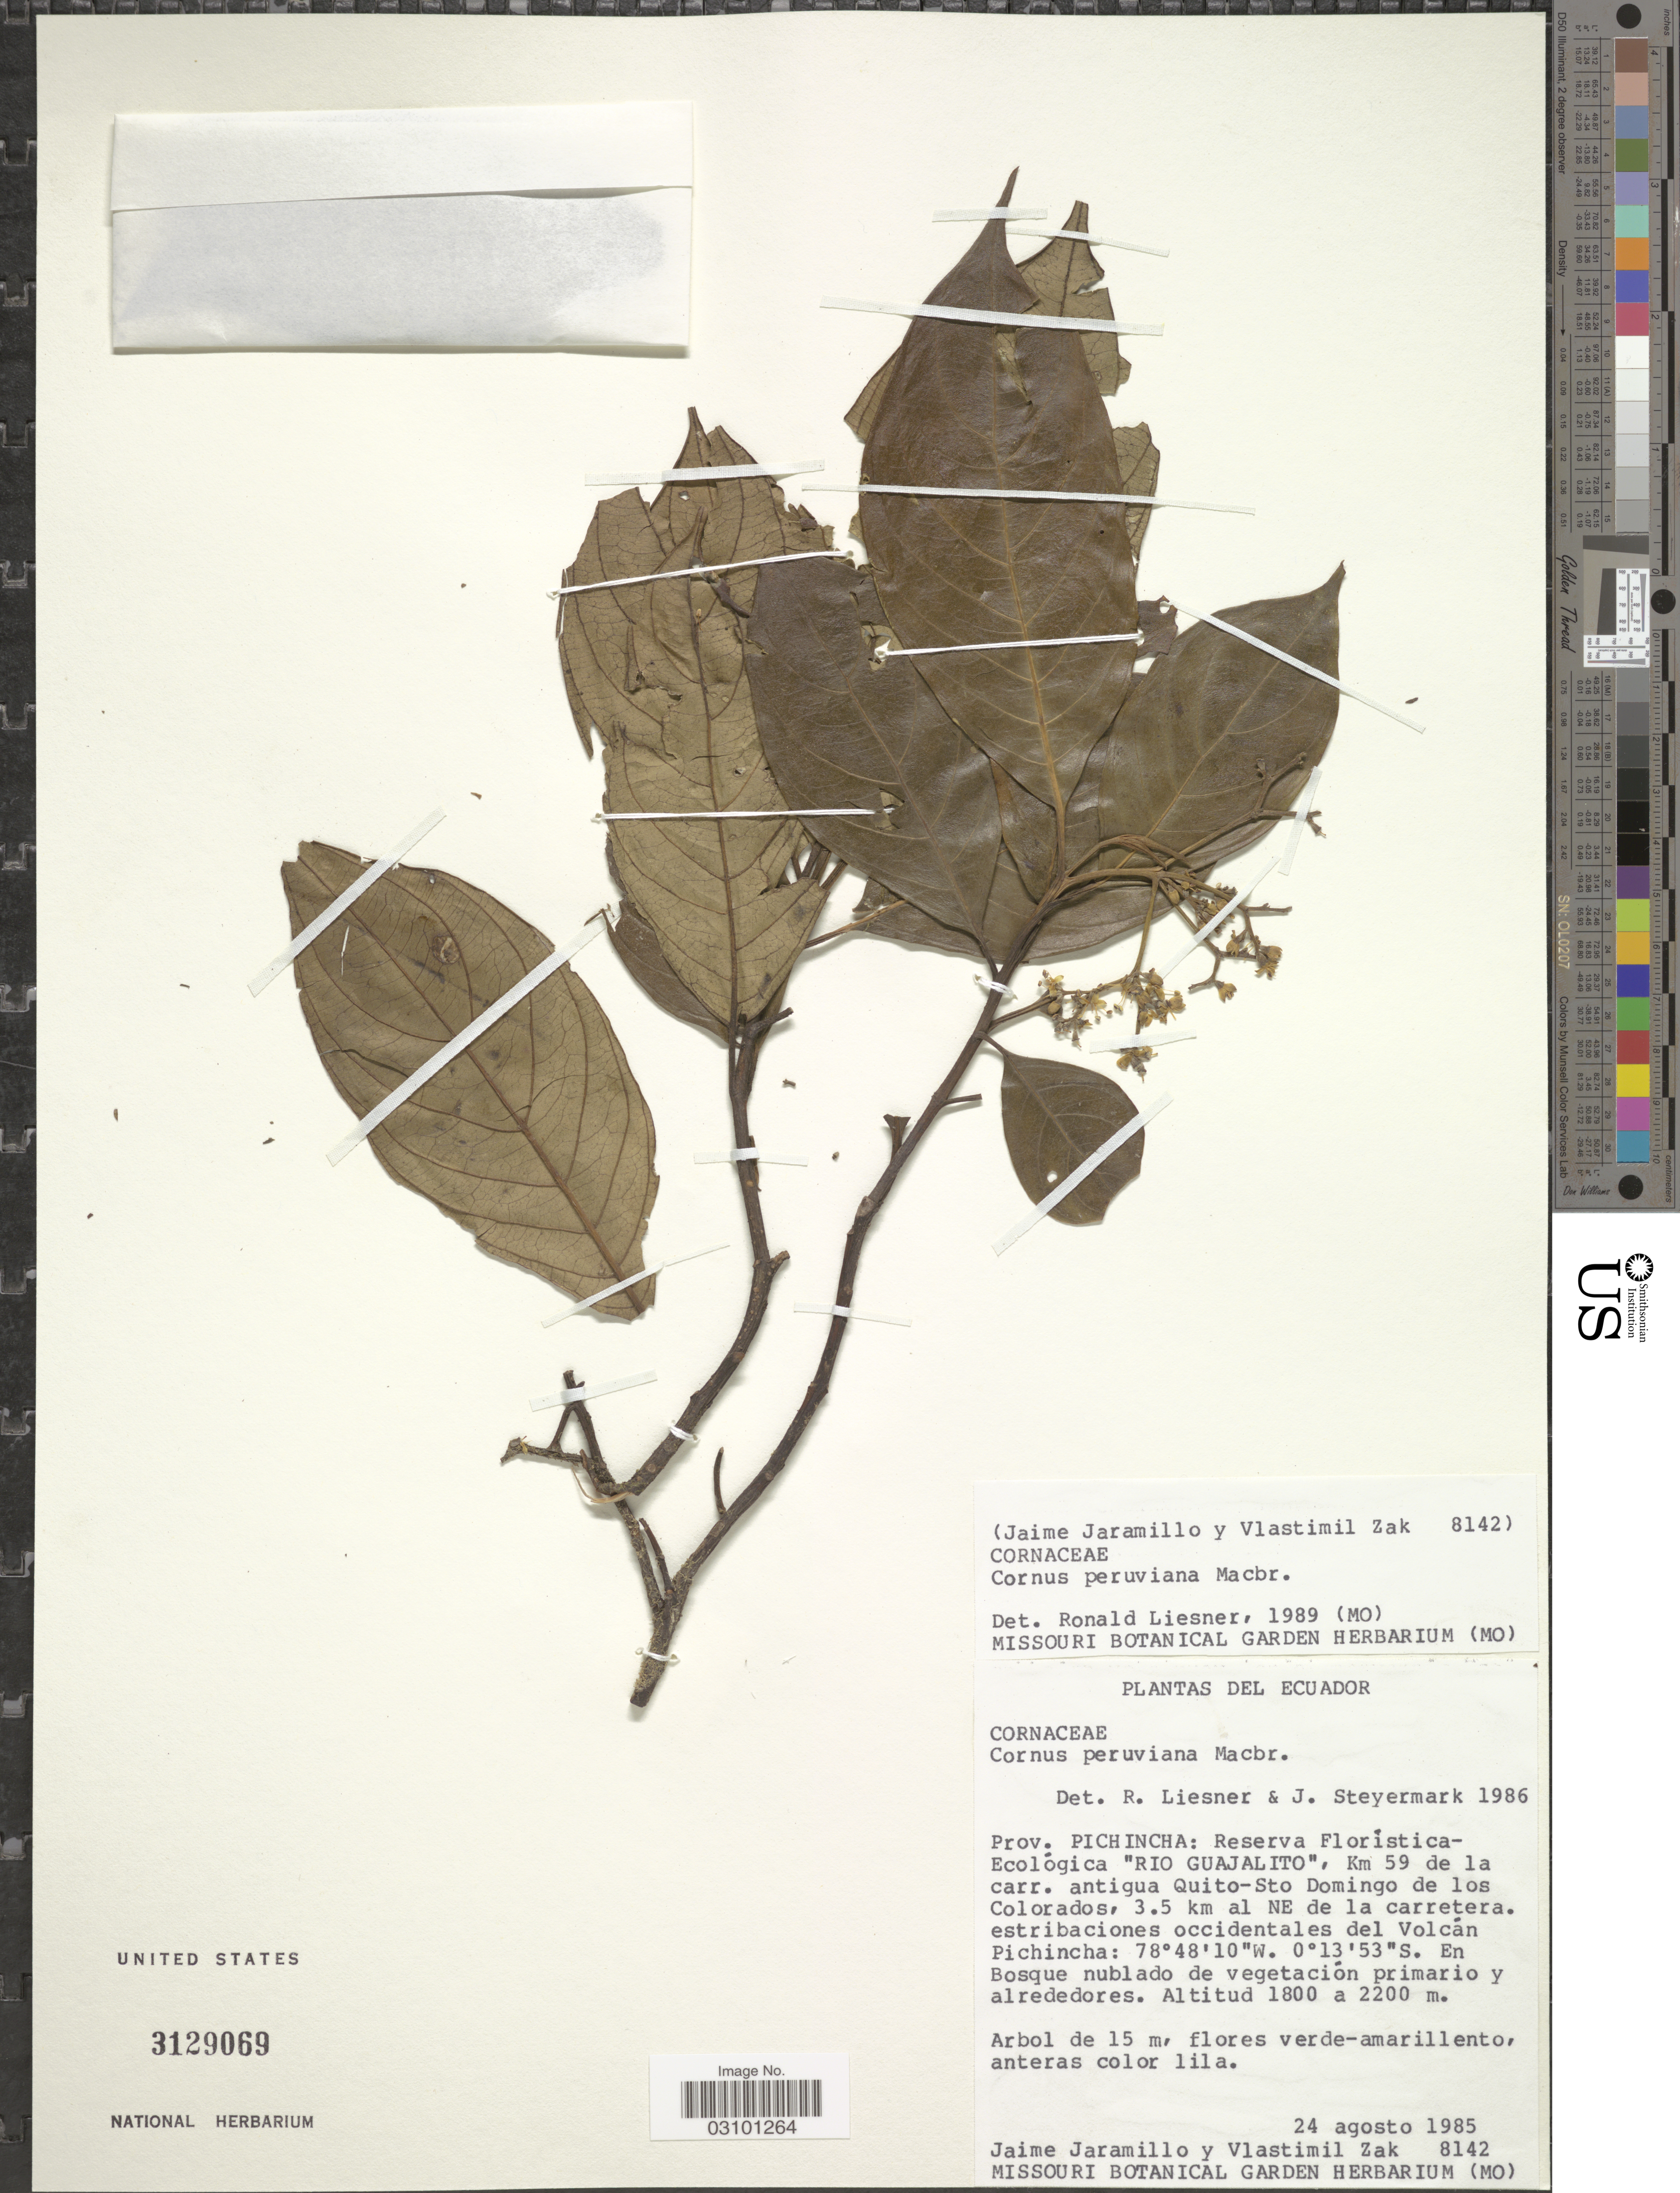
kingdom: Plantae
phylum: Tracheophyta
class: Magnoliopsida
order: Cornales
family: Cornaceae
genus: Cornus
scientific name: Cornus peruviana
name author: J.F. Macbr.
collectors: J. Jaramillo & V. Zak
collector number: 8142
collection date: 1985-08-24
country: Ecuador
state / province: Pichincha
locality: Reserva Floristica-Ecológica "Rio Guajalito", Km 59 de la carr. antigua Quito-Sto Domingo de los Colorados, 3.5 km al NE de la carretera. estribaciones occidentales del Volcán Pichincha.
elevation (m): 1800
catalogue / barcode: US 3129069